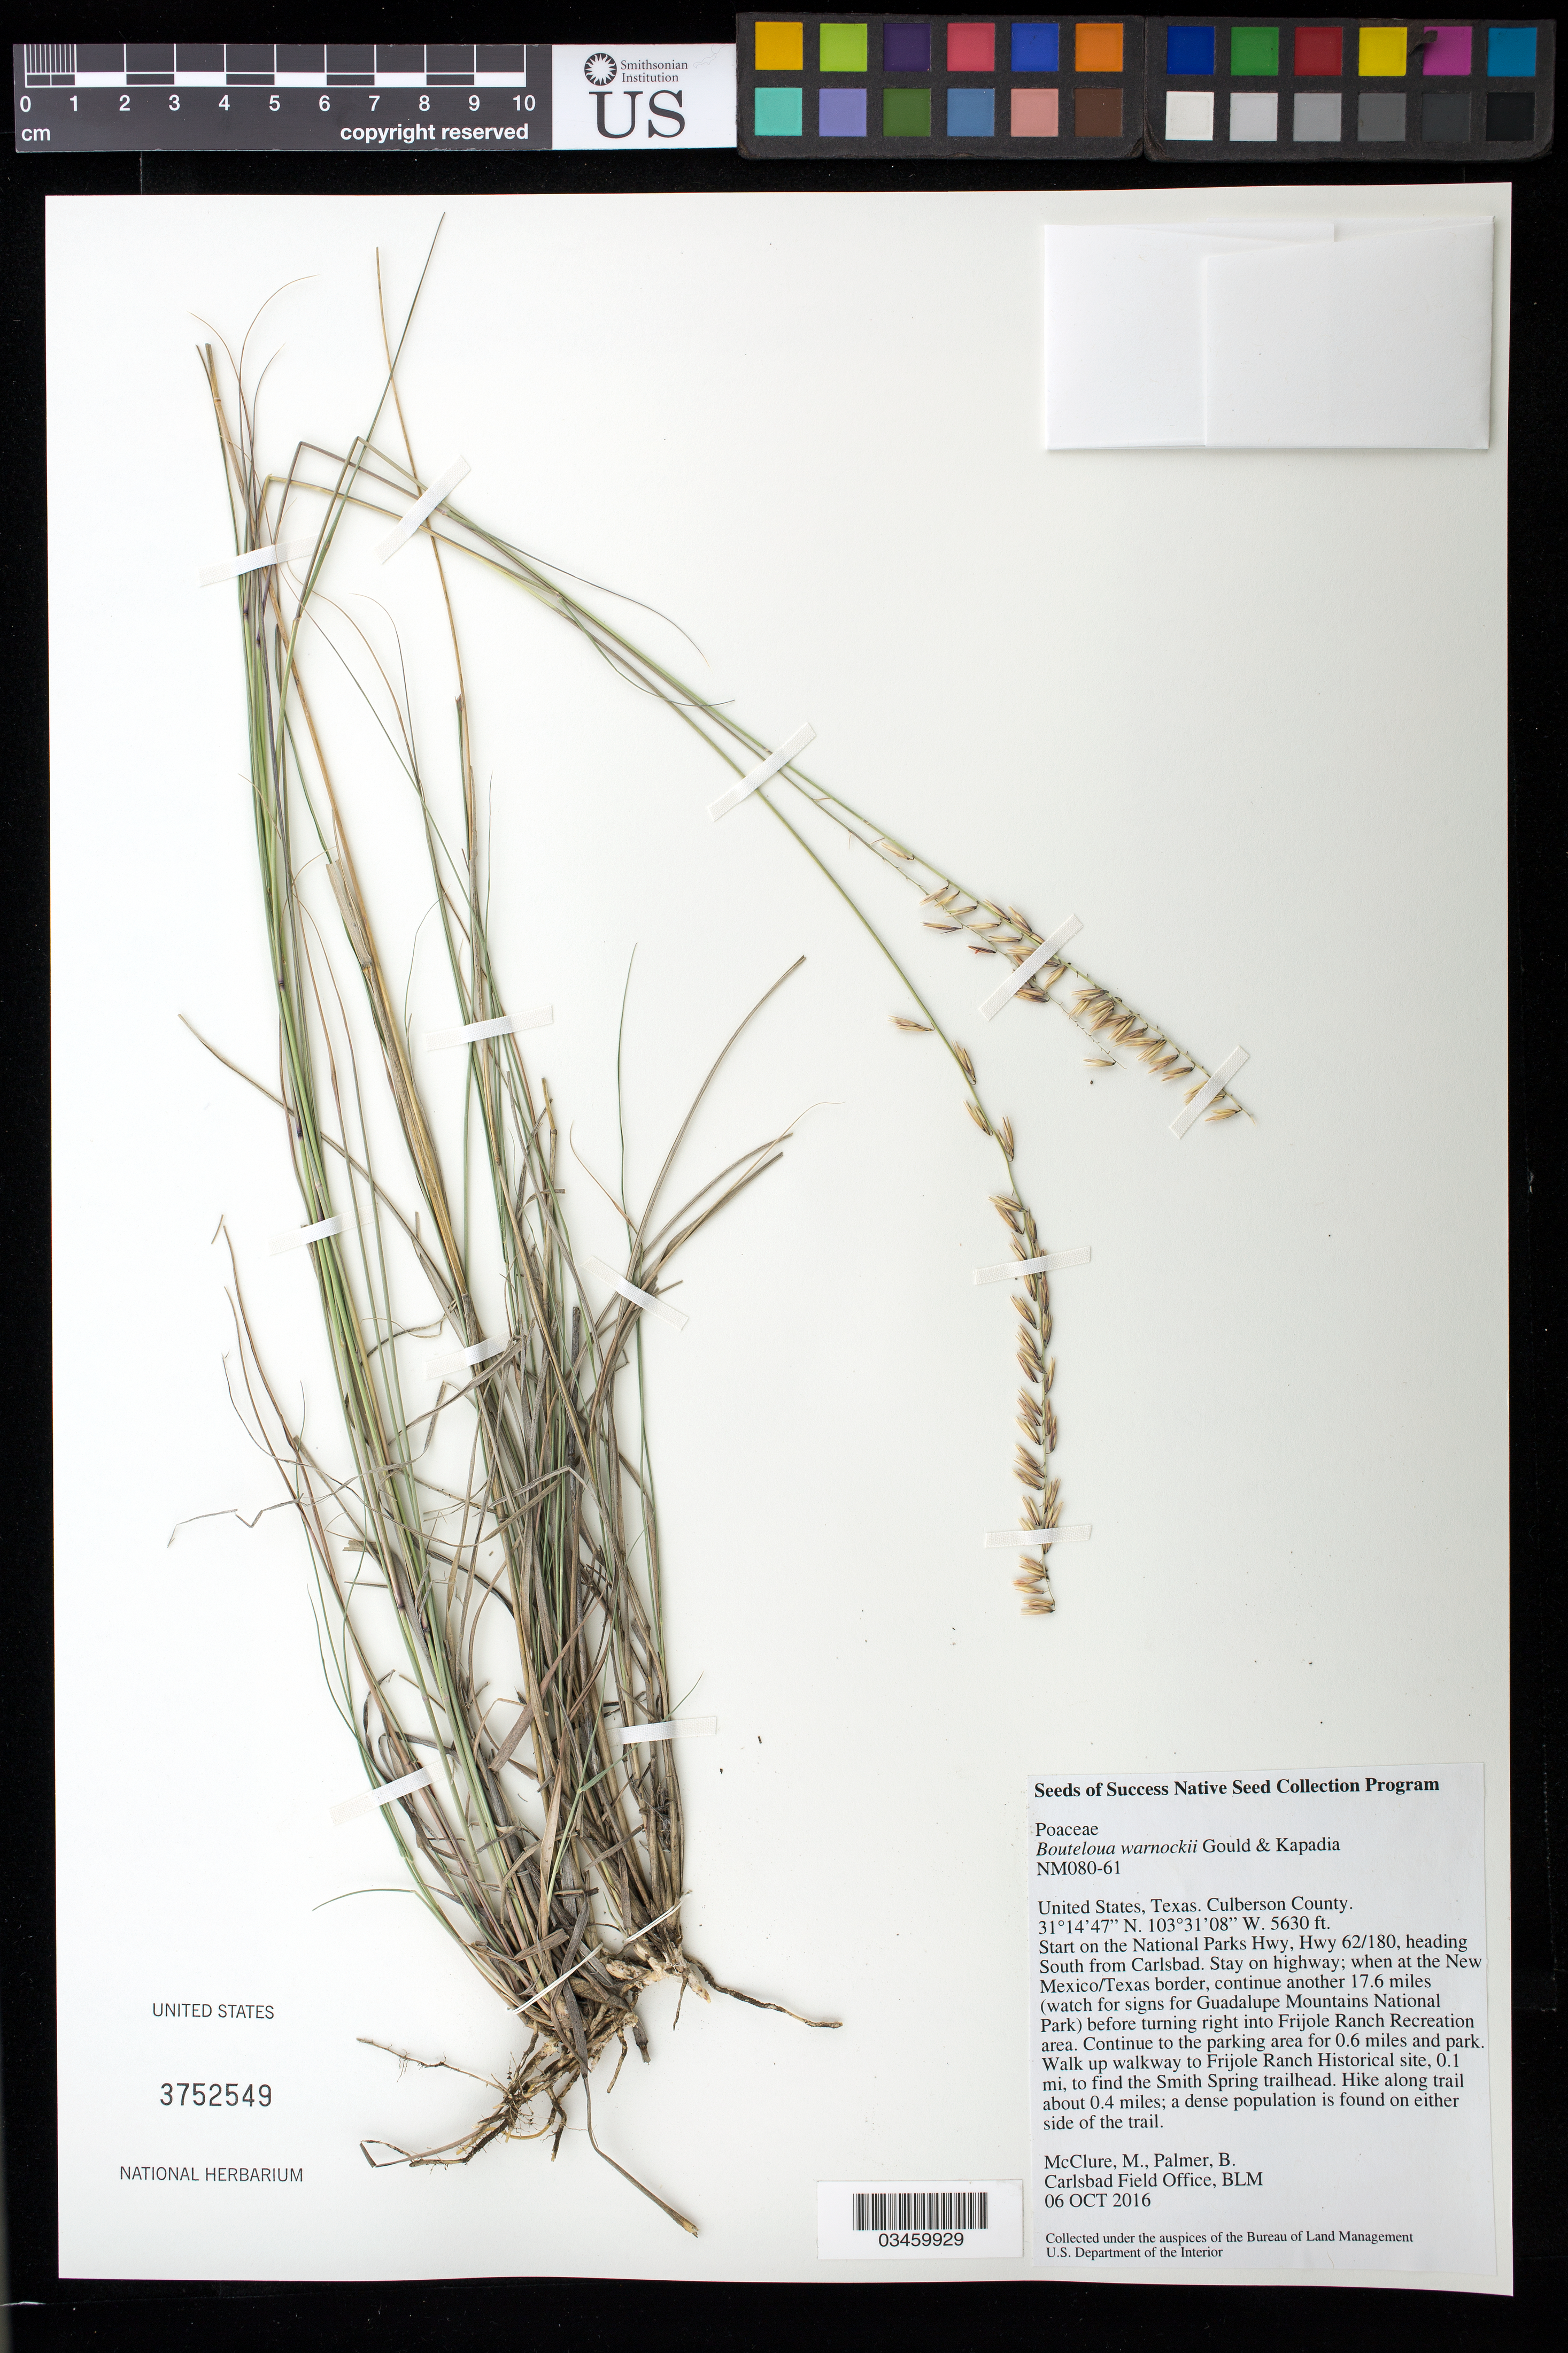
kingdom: Plantae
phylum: Tracheophyta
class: Liliopsida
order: Poales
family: Poaceae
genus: Bouteloua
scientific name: Bouteloua warnockii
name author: Gould & Kapadia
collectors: M. McClure & B. Palmer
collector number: NM080-61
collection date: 2016-10-06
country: United States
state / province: Texas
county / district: Culberson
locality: Guadalupe Mountains National Park, Frijole Ranch, Smith Spring Trail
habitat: PCG- Pinery, CHoza, and Altuda soils, 5-60 percent slopes, very rocky. Ecological site name from websoilsurvey.sc.egov.usda.gov/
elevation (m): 1716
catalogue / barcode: US 3752549